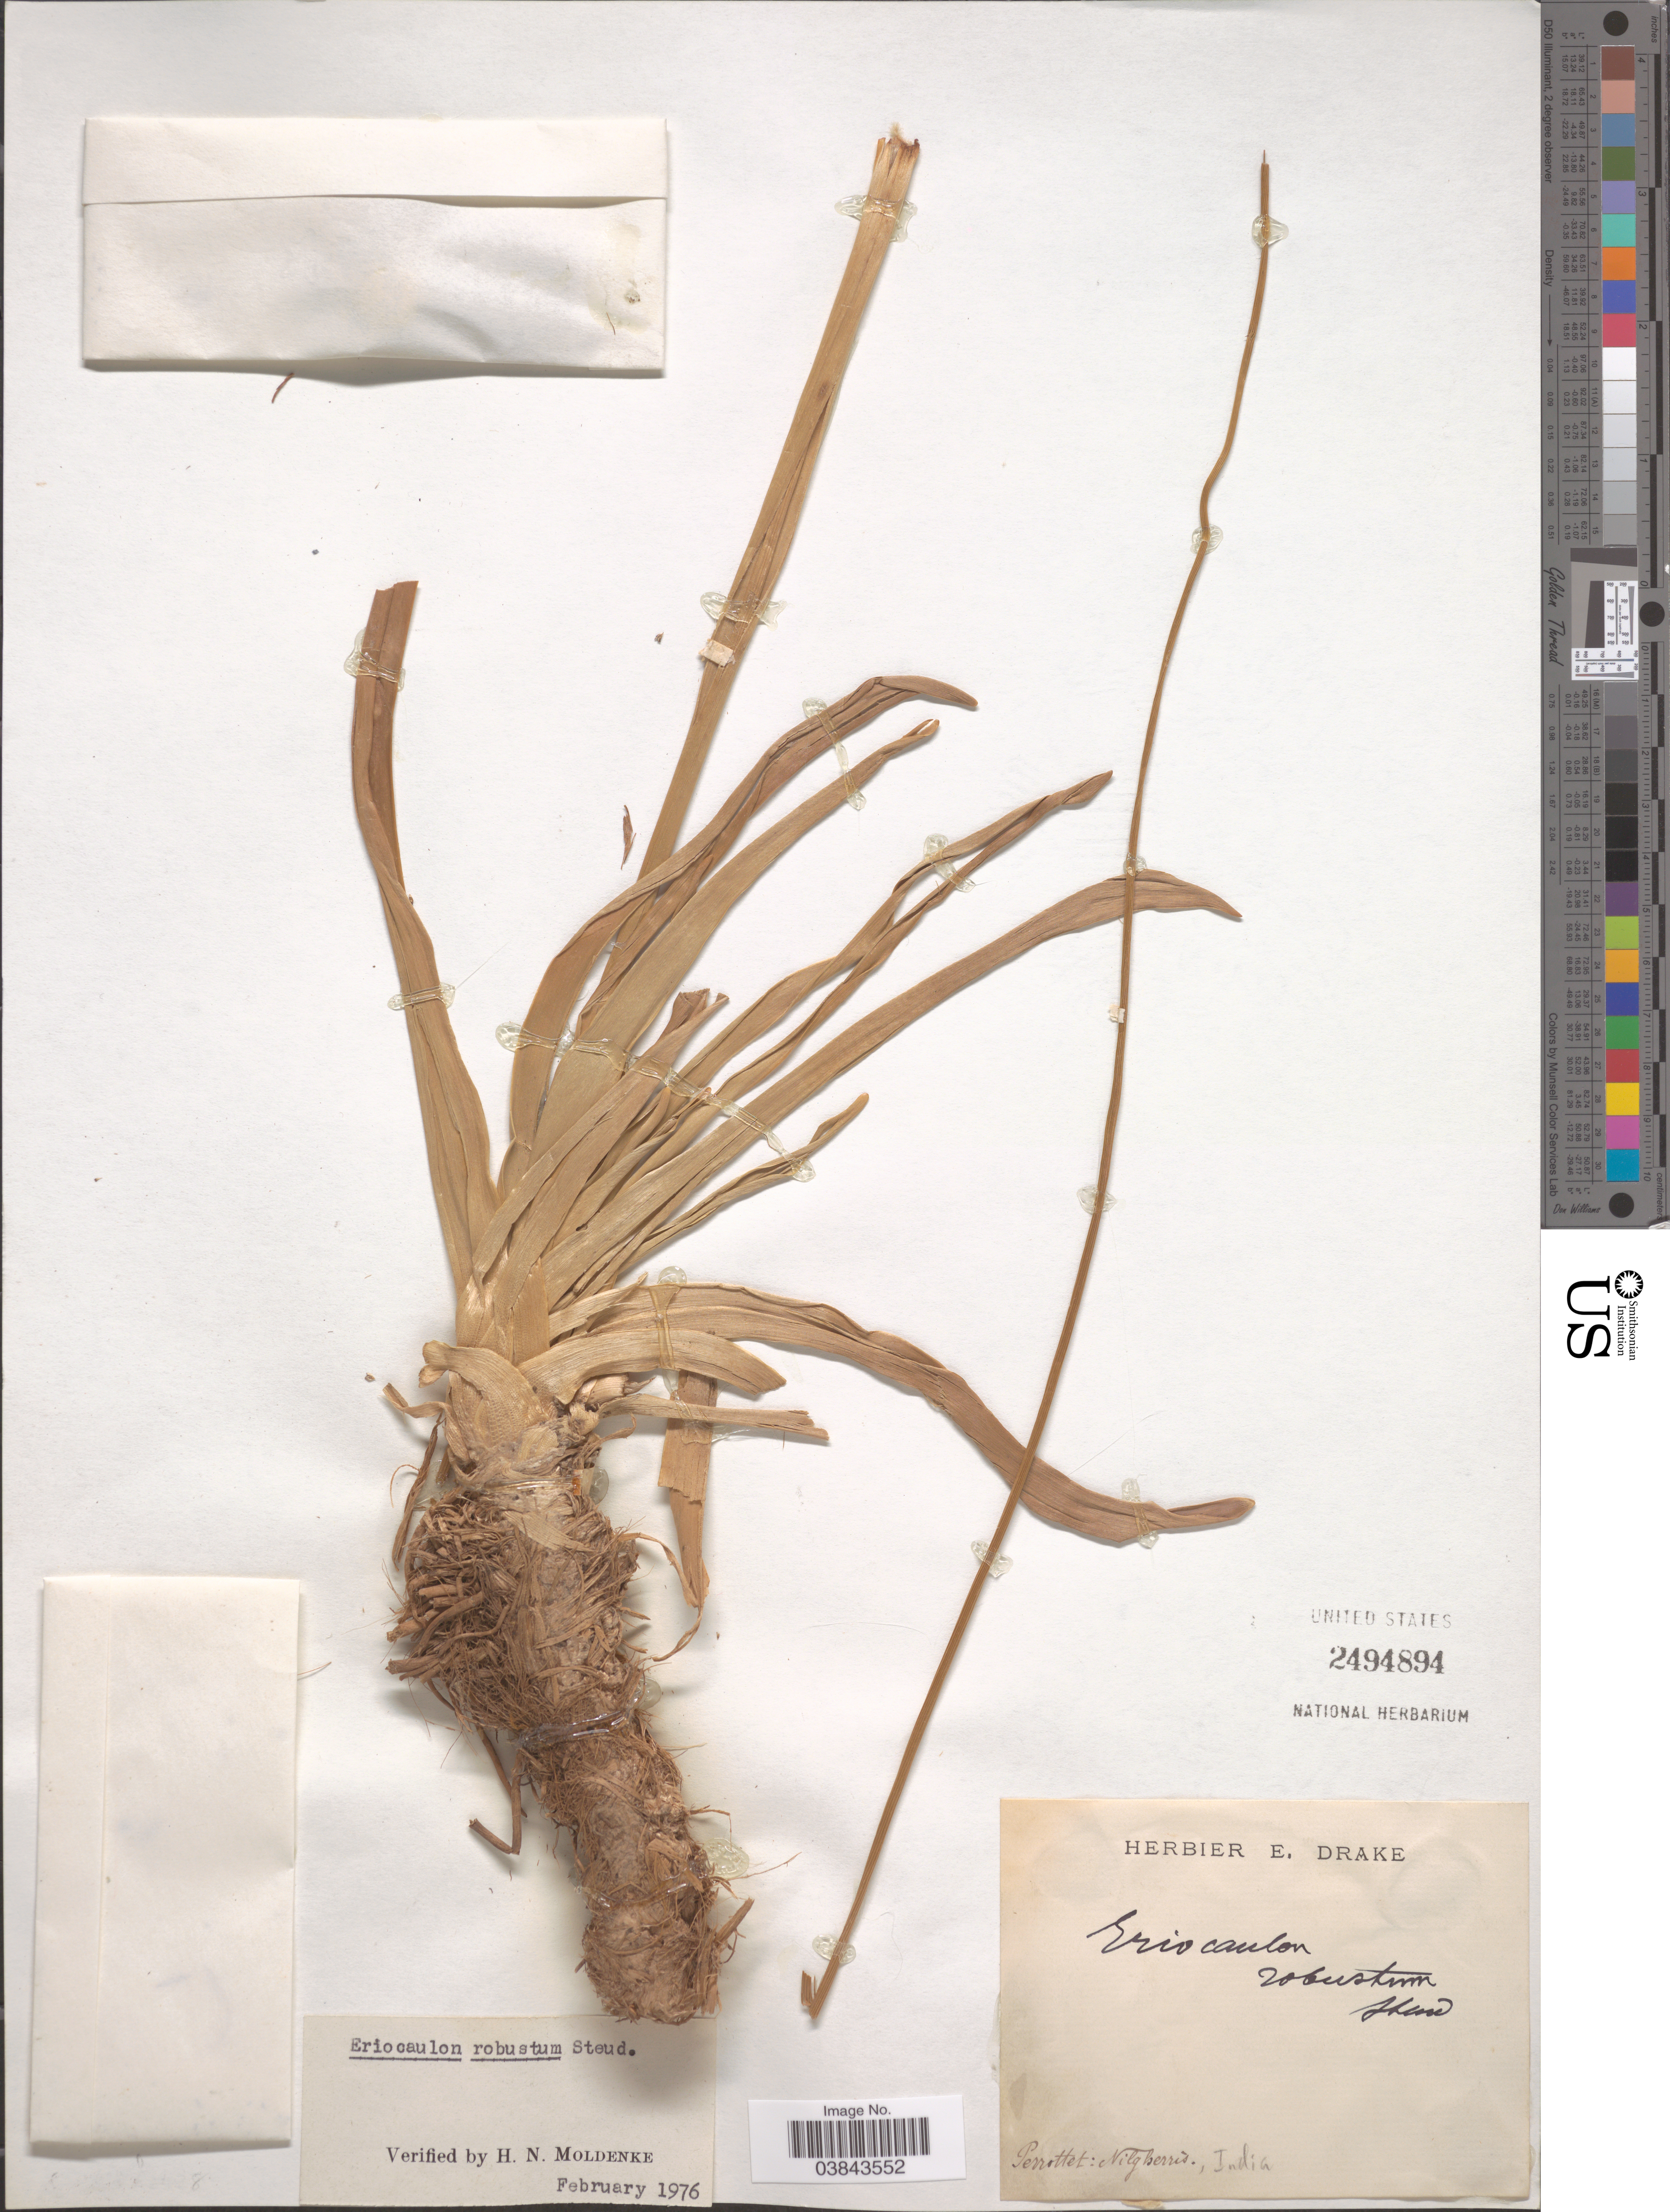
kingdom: Plantae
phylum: Tracheophyta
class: Liliopsida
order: Poales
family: Eriocaulaceae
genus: Eriocaulon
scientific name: Eriocaulon robustum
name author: Steud.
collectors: Perrottet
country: India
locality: Nilgherris.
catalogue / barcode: US 2494894